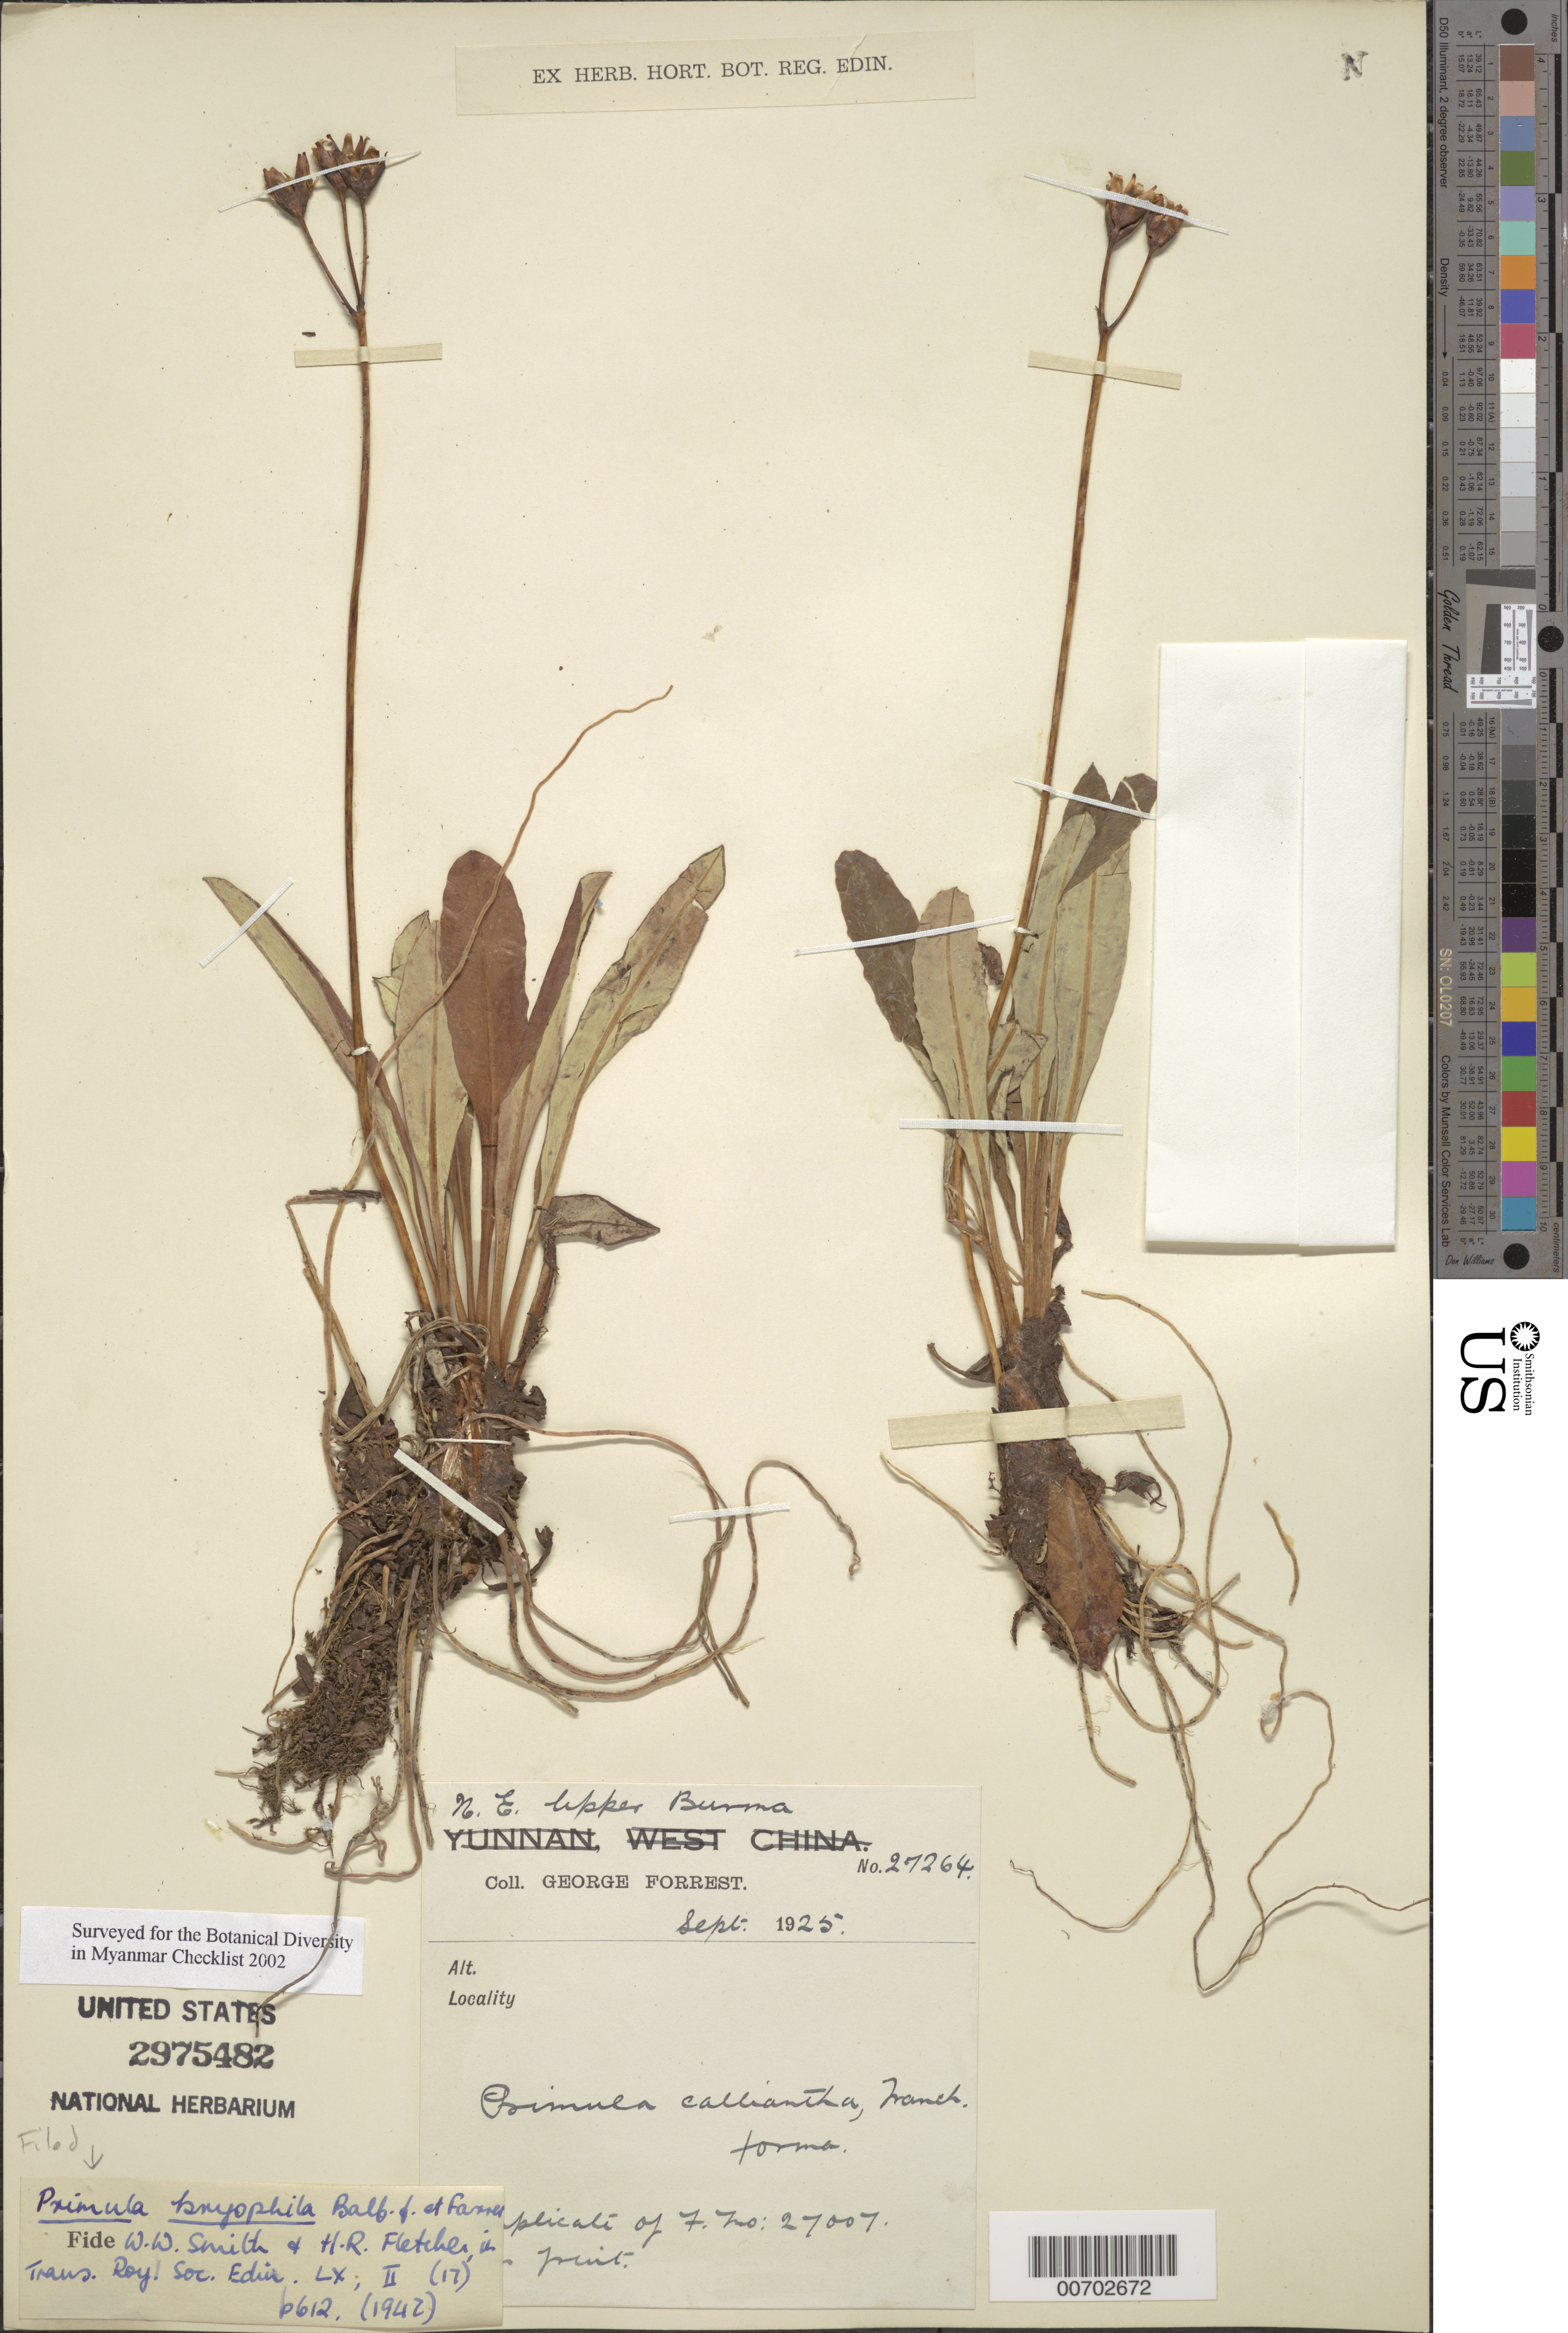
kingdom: Plantae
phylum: Tracheophyta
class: Magnoliopsida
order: Ericales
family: Primulaceae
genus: Primula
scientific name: Primula bryophila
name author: Balf. f. & Farrer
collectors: G. Forrest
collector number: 27264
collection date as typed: Sep 1925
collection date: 1925-09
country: Myanmar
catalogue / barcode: US 2975482